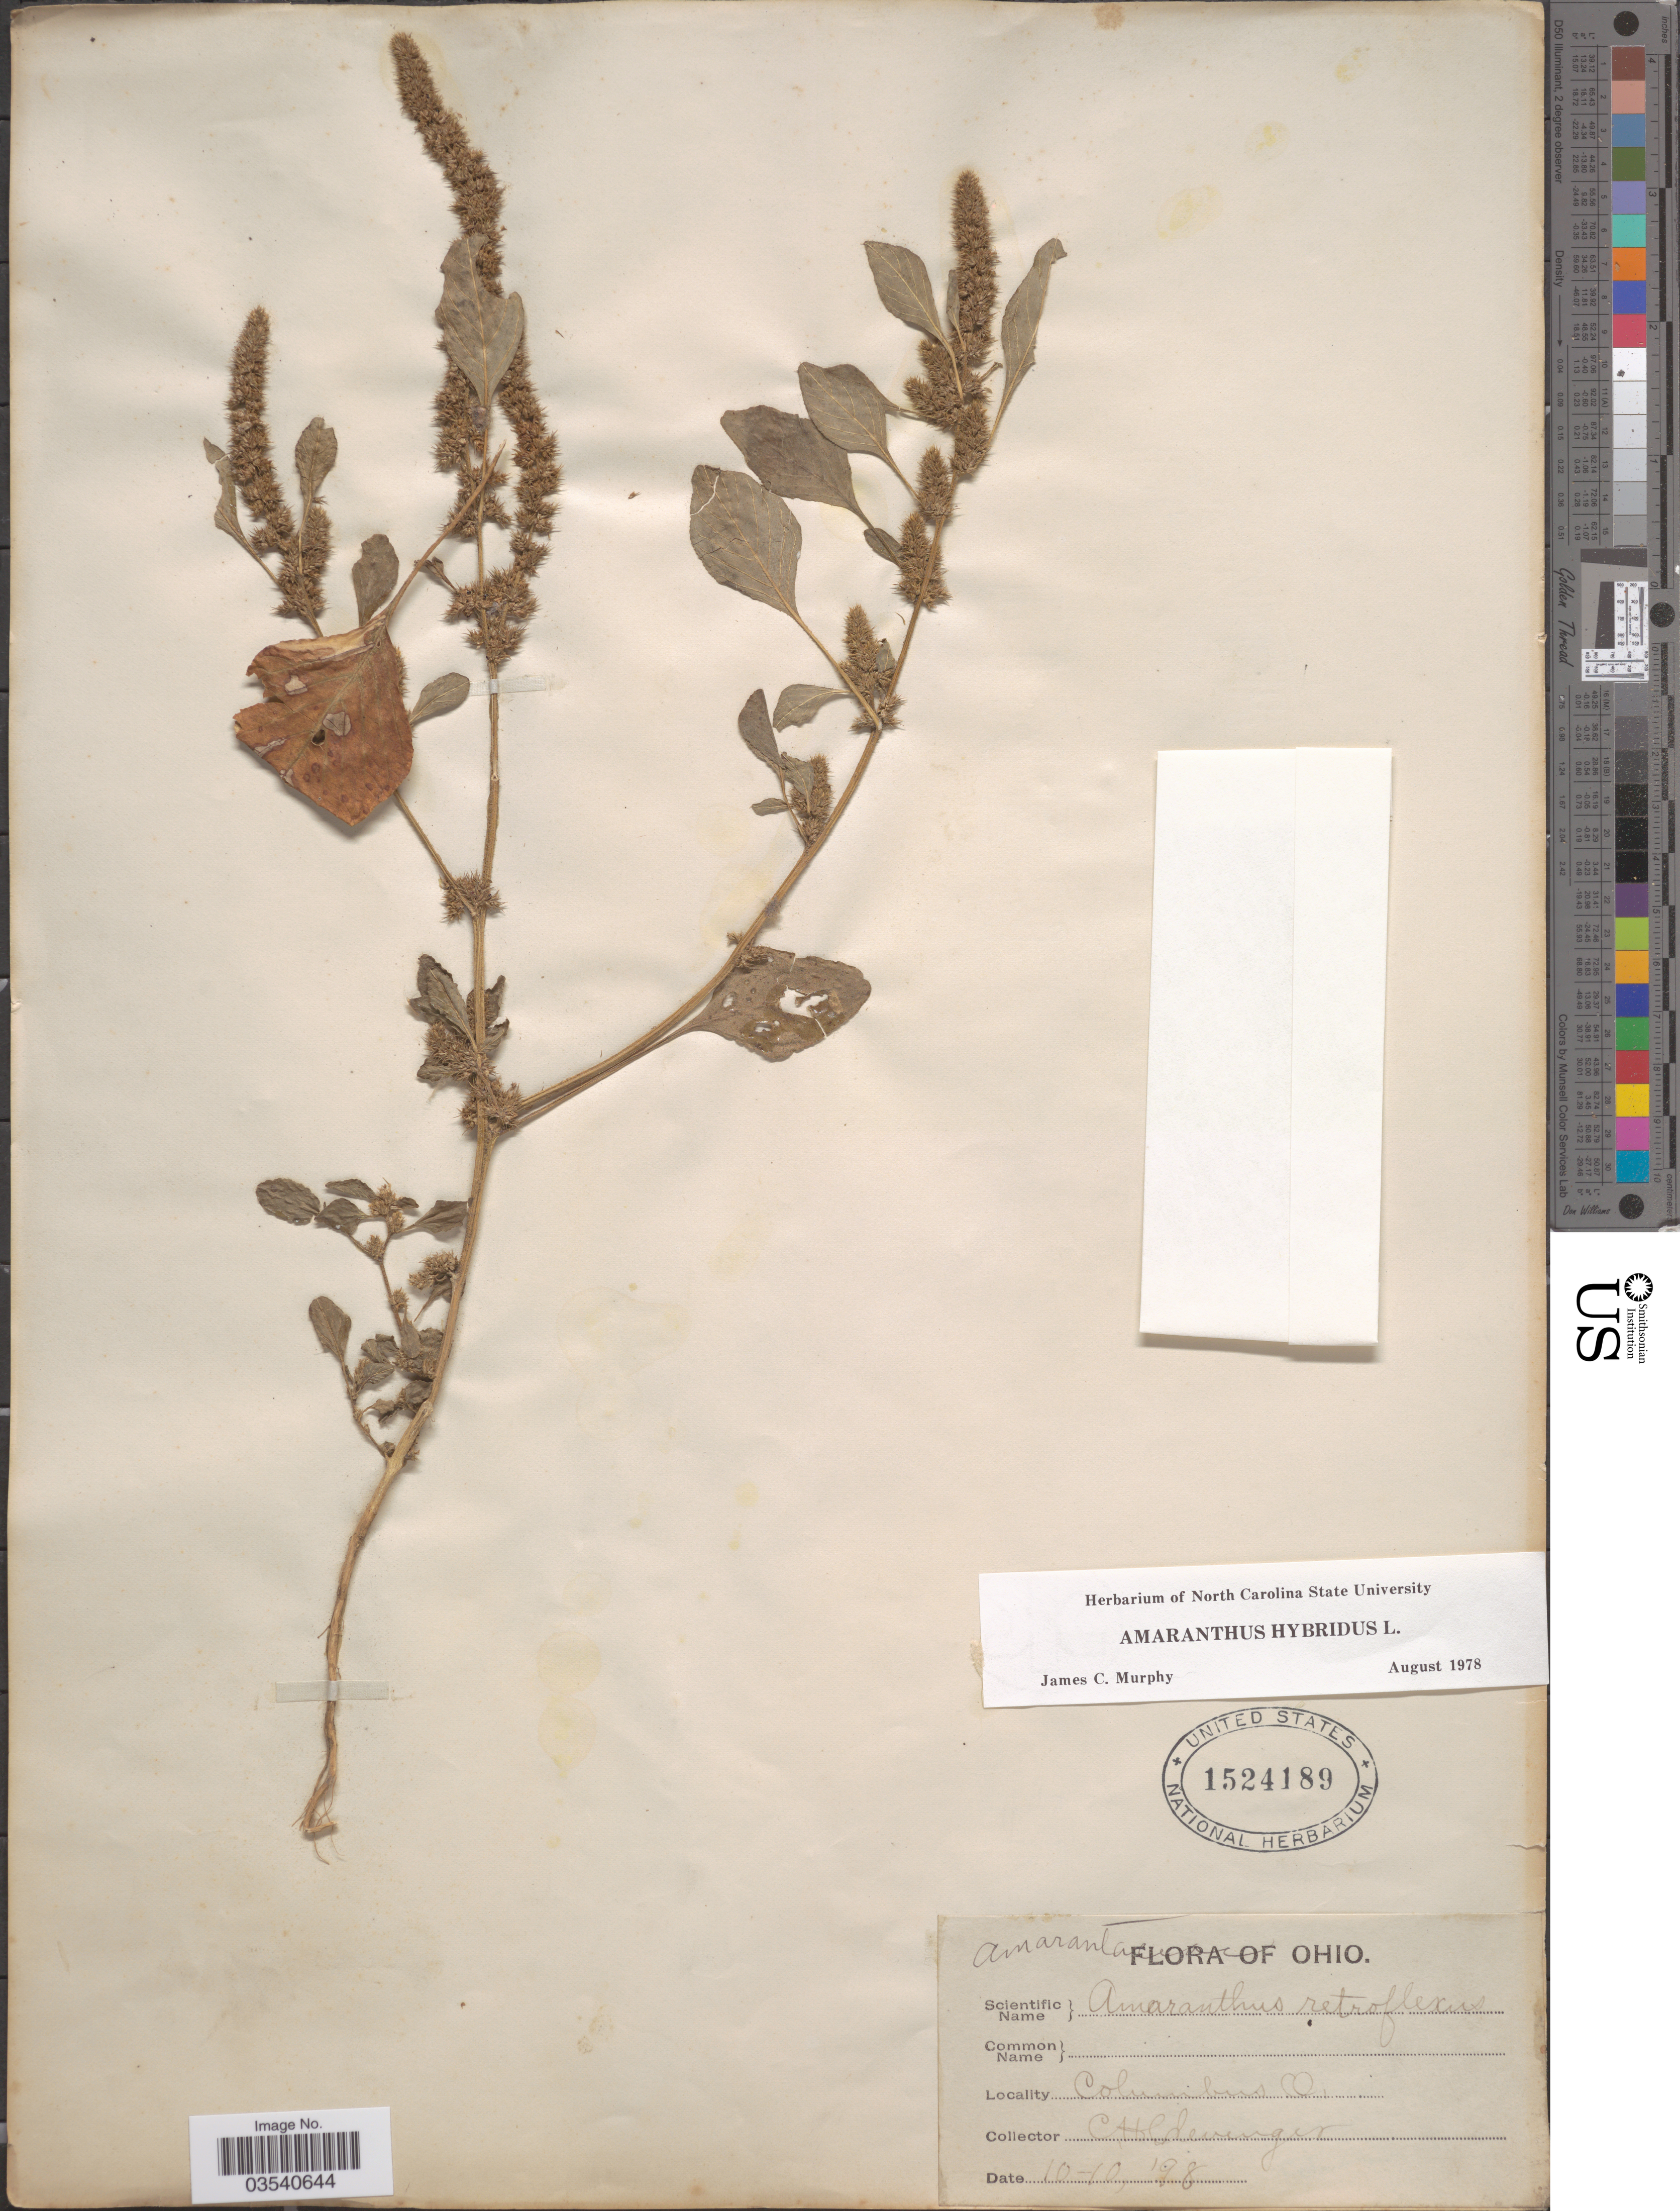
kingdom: Plantae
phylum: Tracheophyta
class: Magnoliopsida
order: Caryophyllales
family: Amaranthaceae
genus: Amaranthus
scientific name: Amaranthus hybridus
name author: L.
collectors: C. H. Clevenger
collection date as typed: Transcribed d/m/y: 10/10/98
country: United States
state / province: Ohio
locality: Columbus Co.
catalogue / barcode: US 1524189